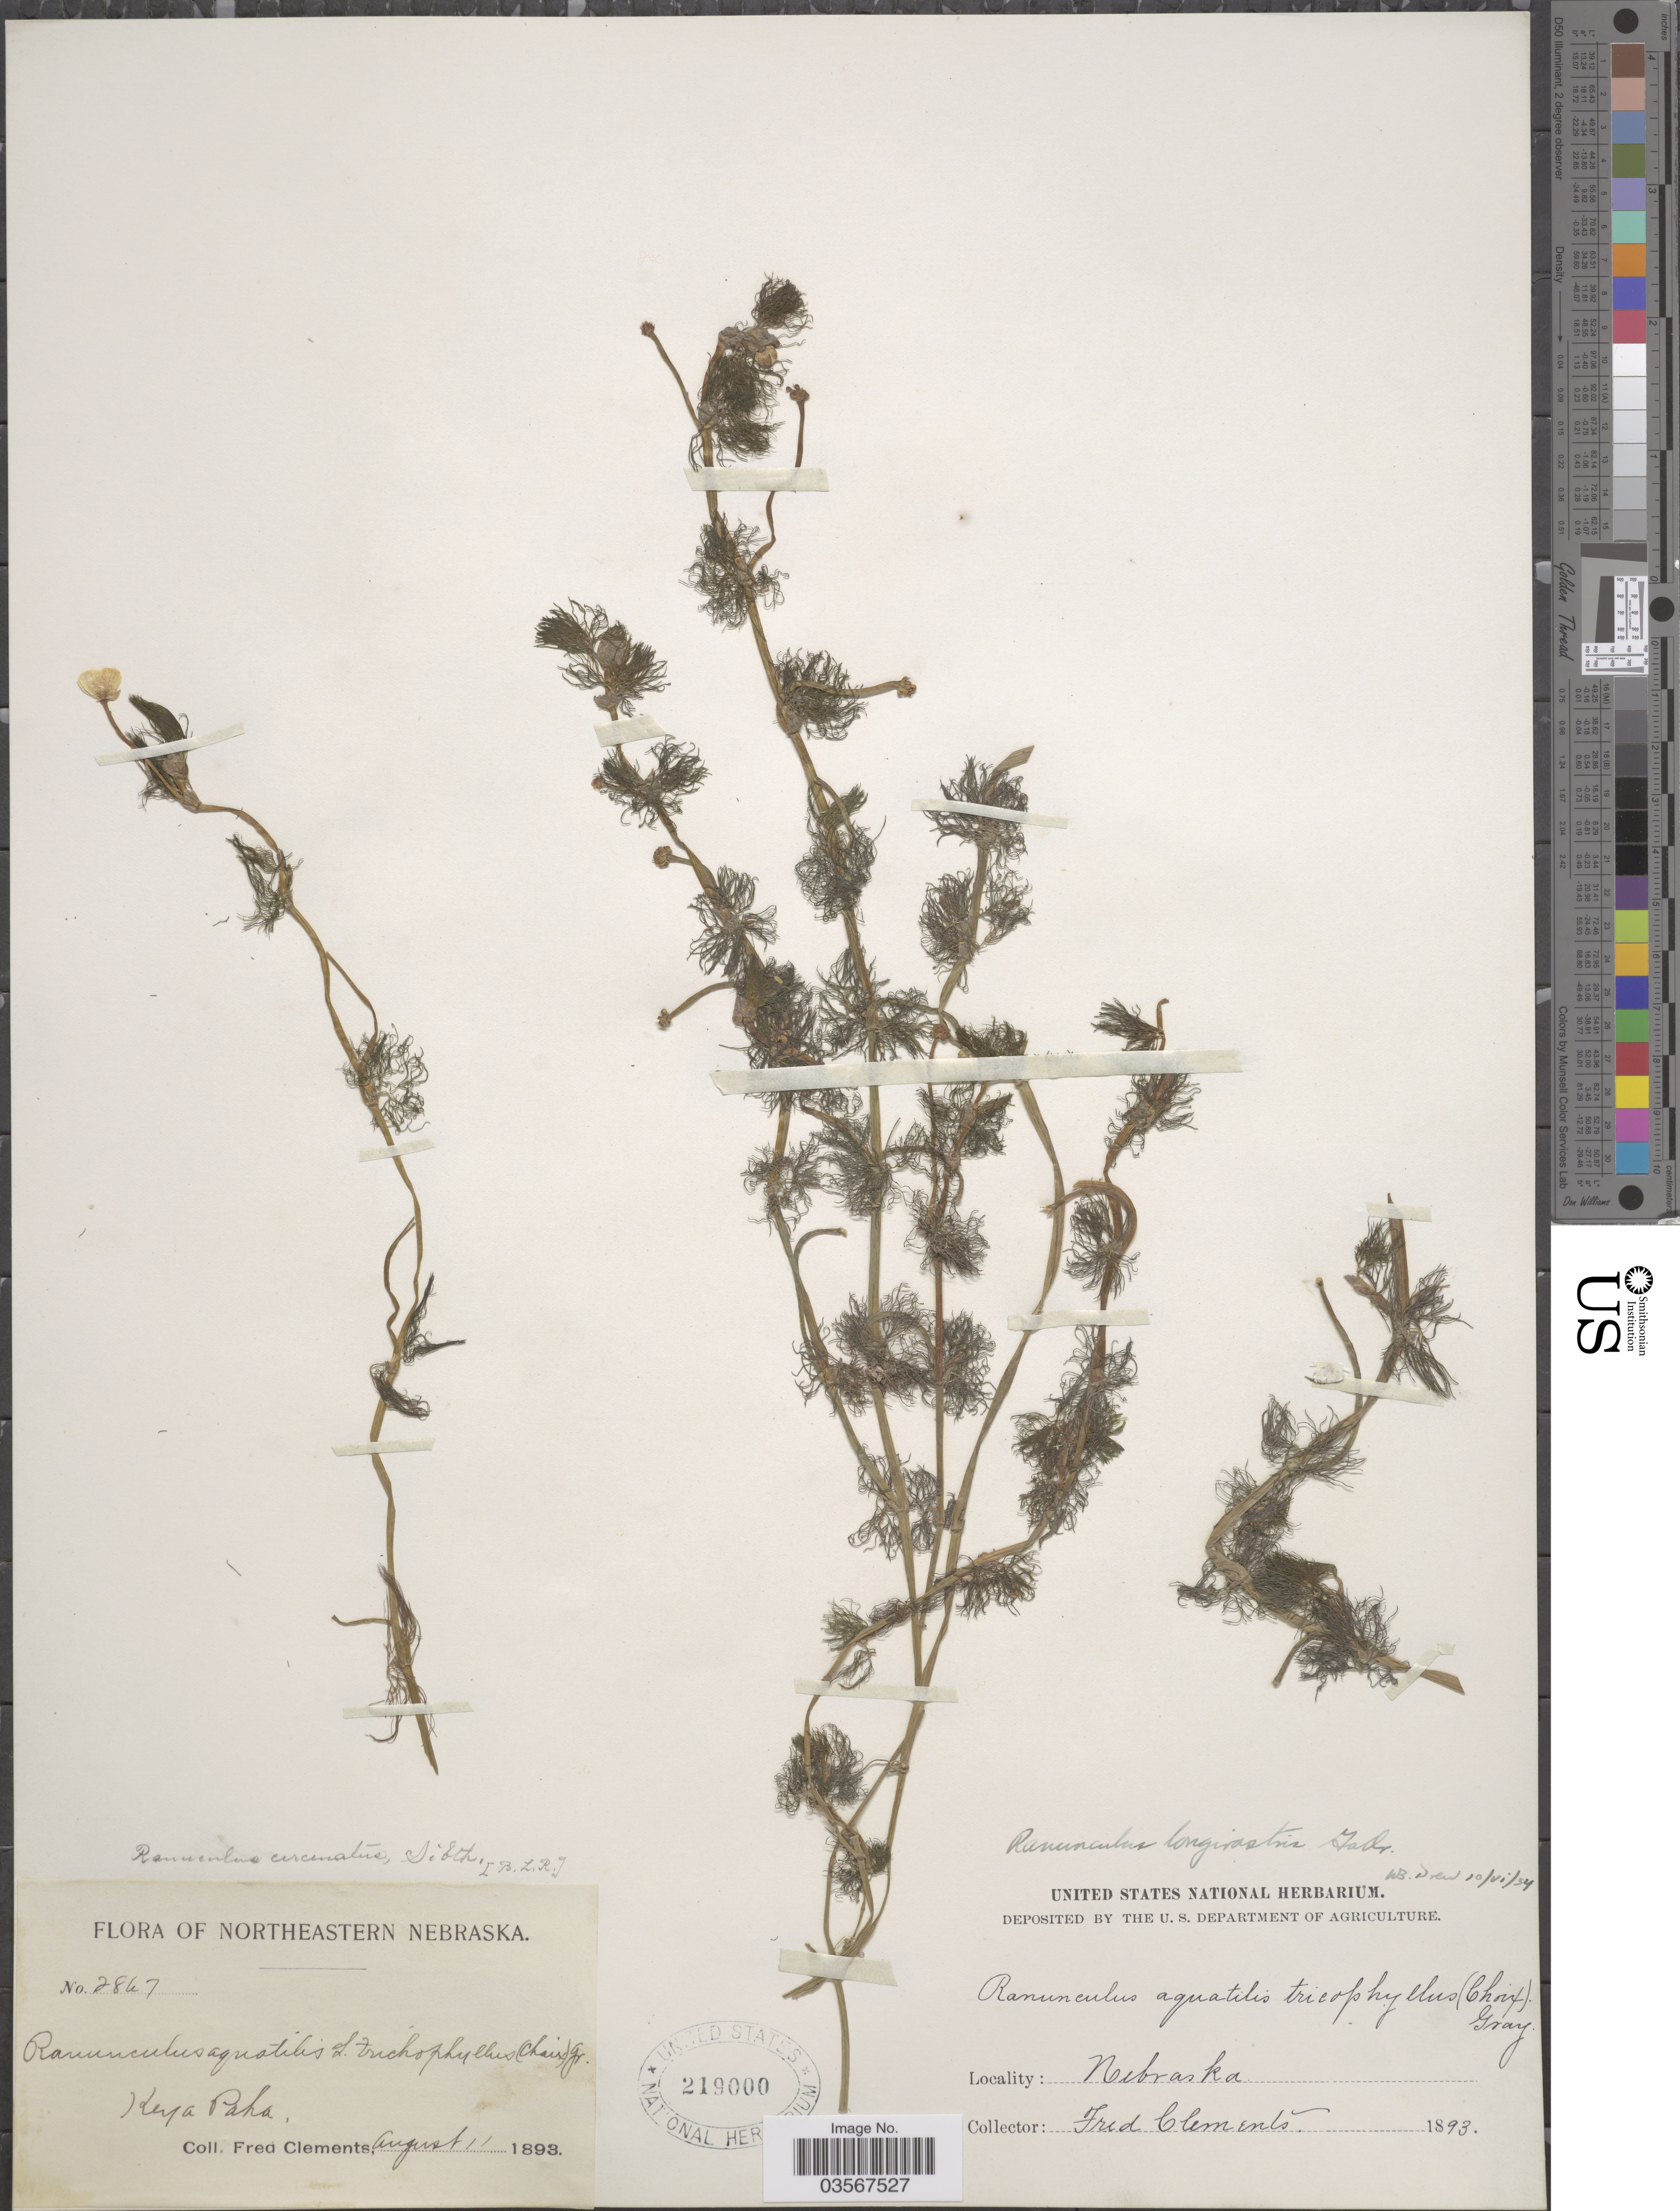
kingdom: Plantae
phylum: Tracheophyta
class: Magnoliopsida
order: Ranunculales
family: Ranunculaceae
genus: Ranunculus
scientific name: Ranunculus longirostris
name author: Godr.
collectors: F. Clements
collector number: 2847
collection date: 1893-08-11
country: United States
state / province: Nebraska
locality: Northeastern Nebraska. Keya Paha.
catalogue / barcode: US 219000